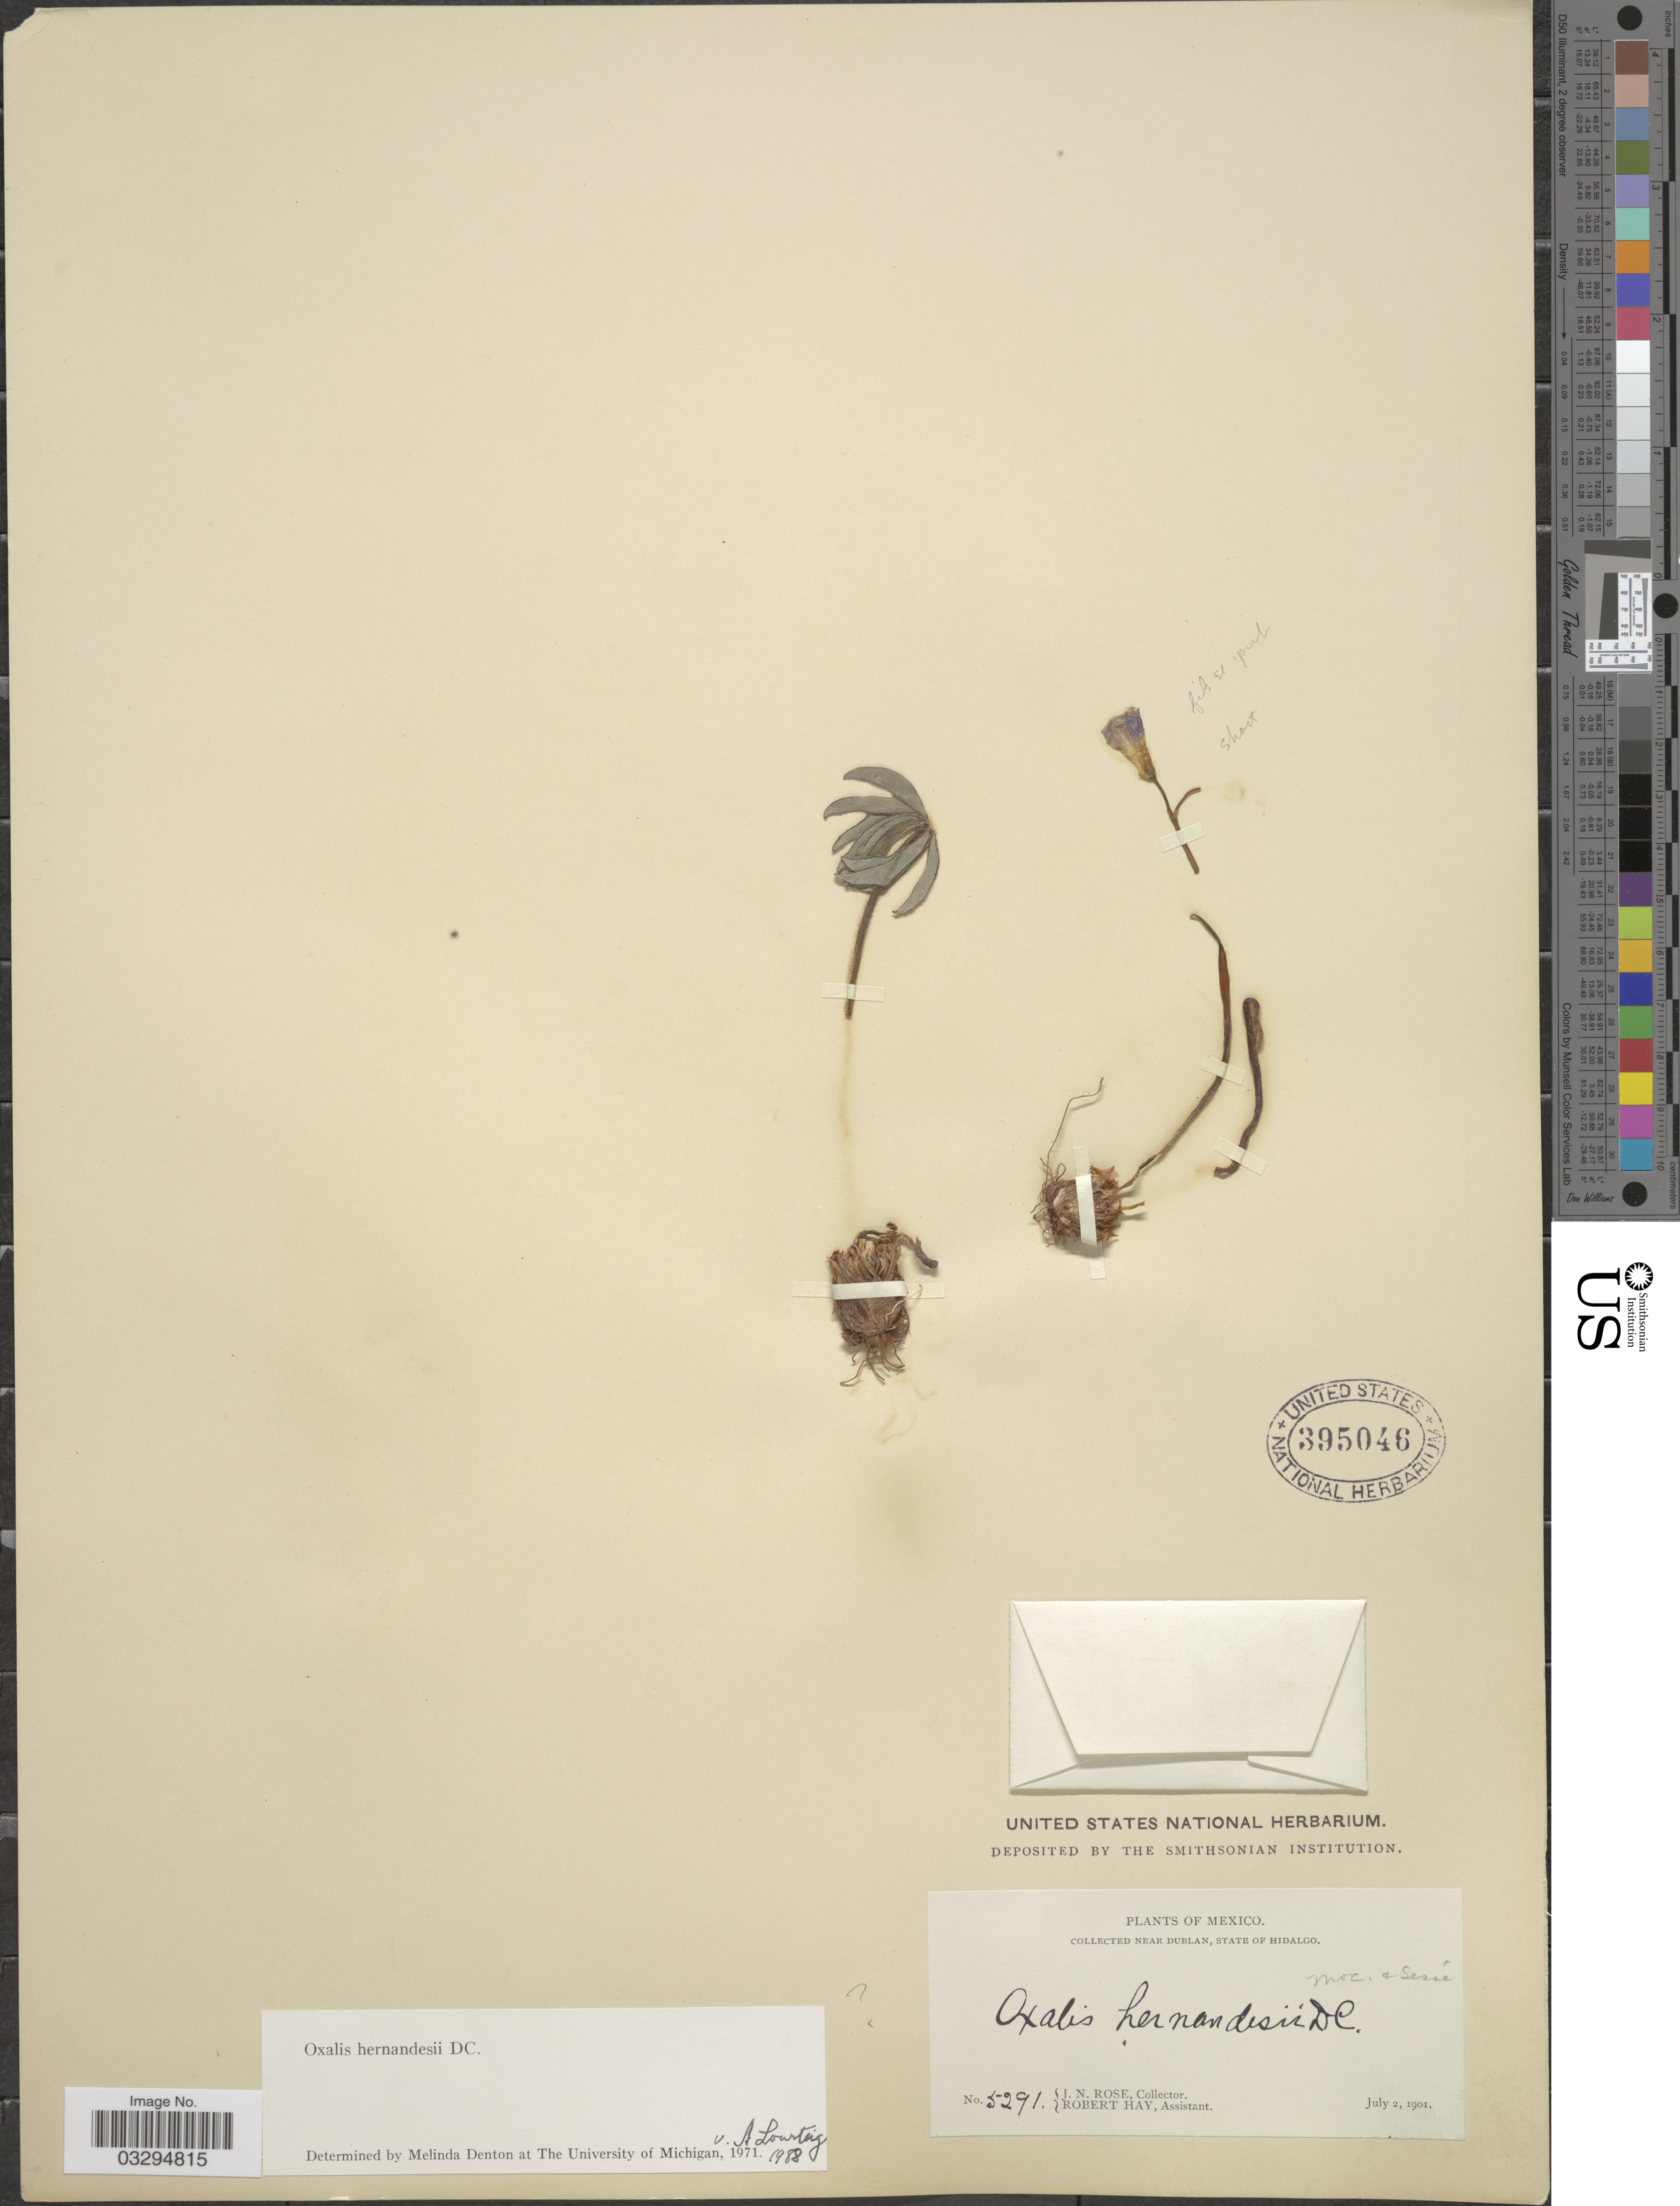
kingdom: Plantae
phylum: Tracheophyta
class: Magnoliopsida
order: Oxalidales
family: Oxalidaceae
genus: Oxalis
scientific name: Oxalis hernandezii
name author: Moc. & Sessé ex DC.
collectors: J. N. Rose & R. Hay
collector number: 5291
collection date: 1901-07-02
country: Mexico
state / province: Hidalgo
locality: Near Dublan.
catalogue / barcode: US 395046